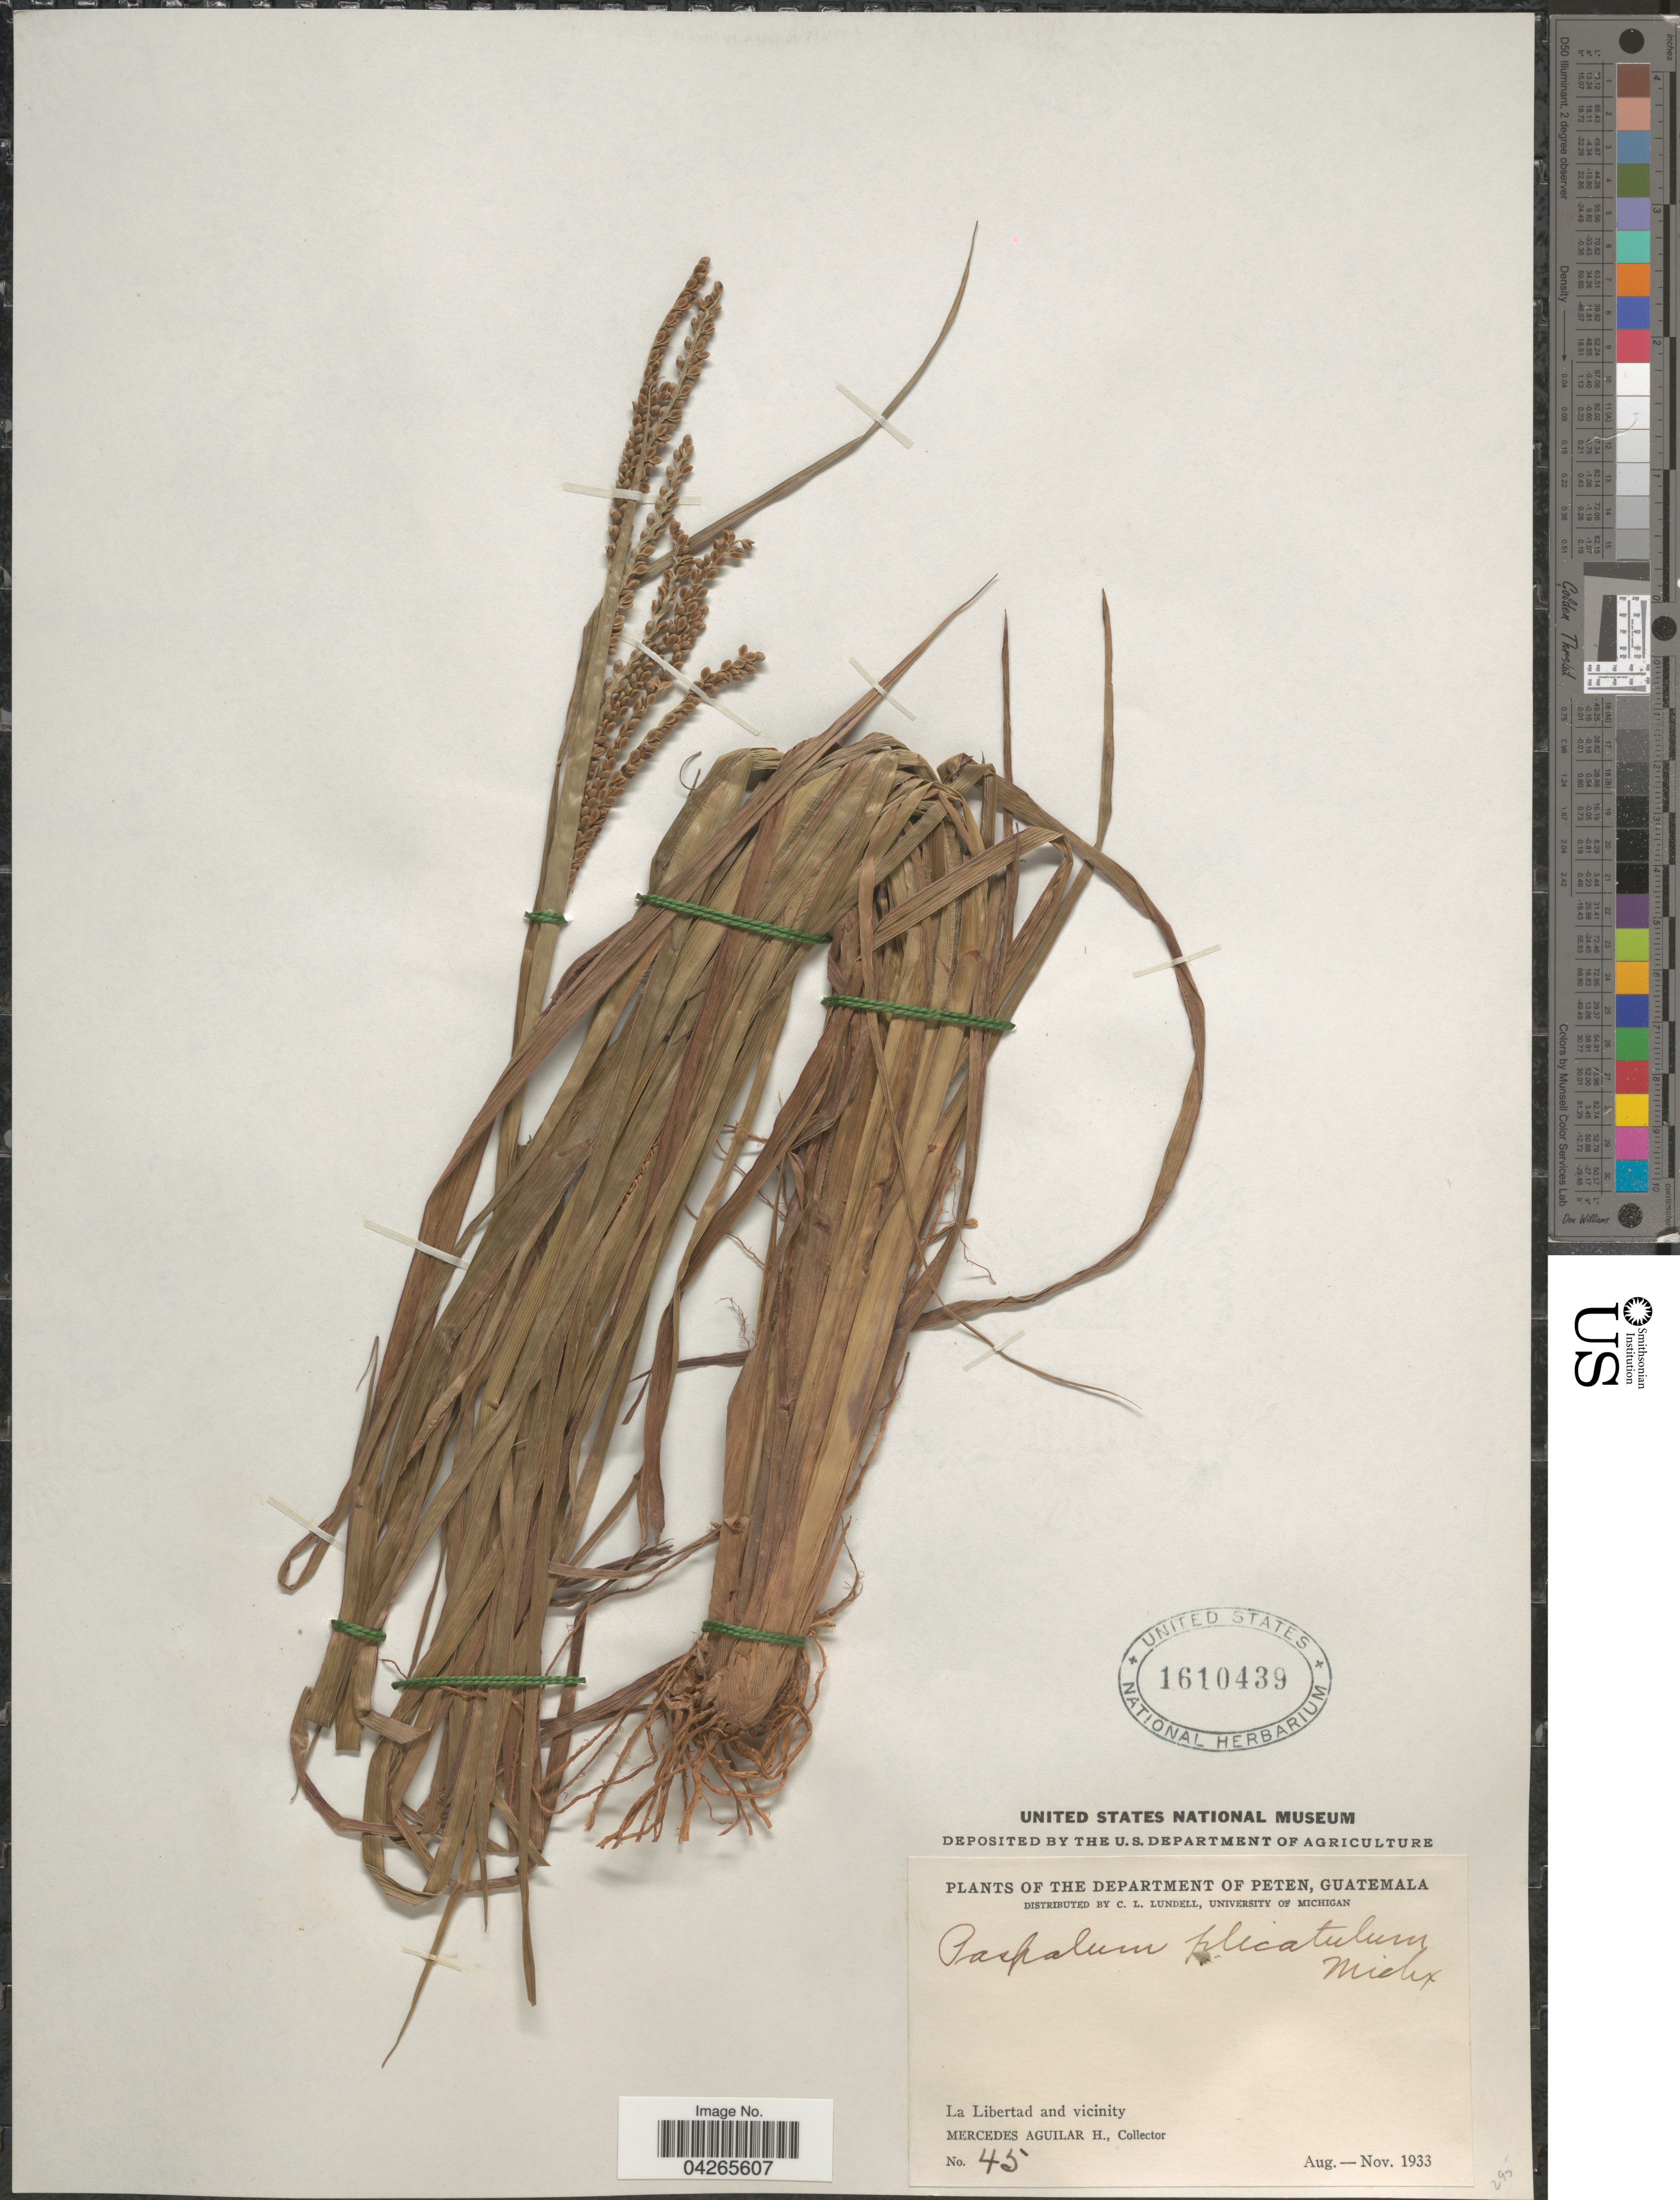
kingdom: Plantae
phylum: Tracheophyta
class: Liliopsida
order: Poales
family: Poaceae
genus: Paspalum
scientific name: Paspalum plicatulum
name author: Michx.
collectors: M. Aguilar H.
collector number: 45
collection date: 1933-08/1933-11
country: Guatemala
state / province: El Peten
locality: Department of Peten. La Libertad and vicinity.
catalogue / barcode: US 1610439